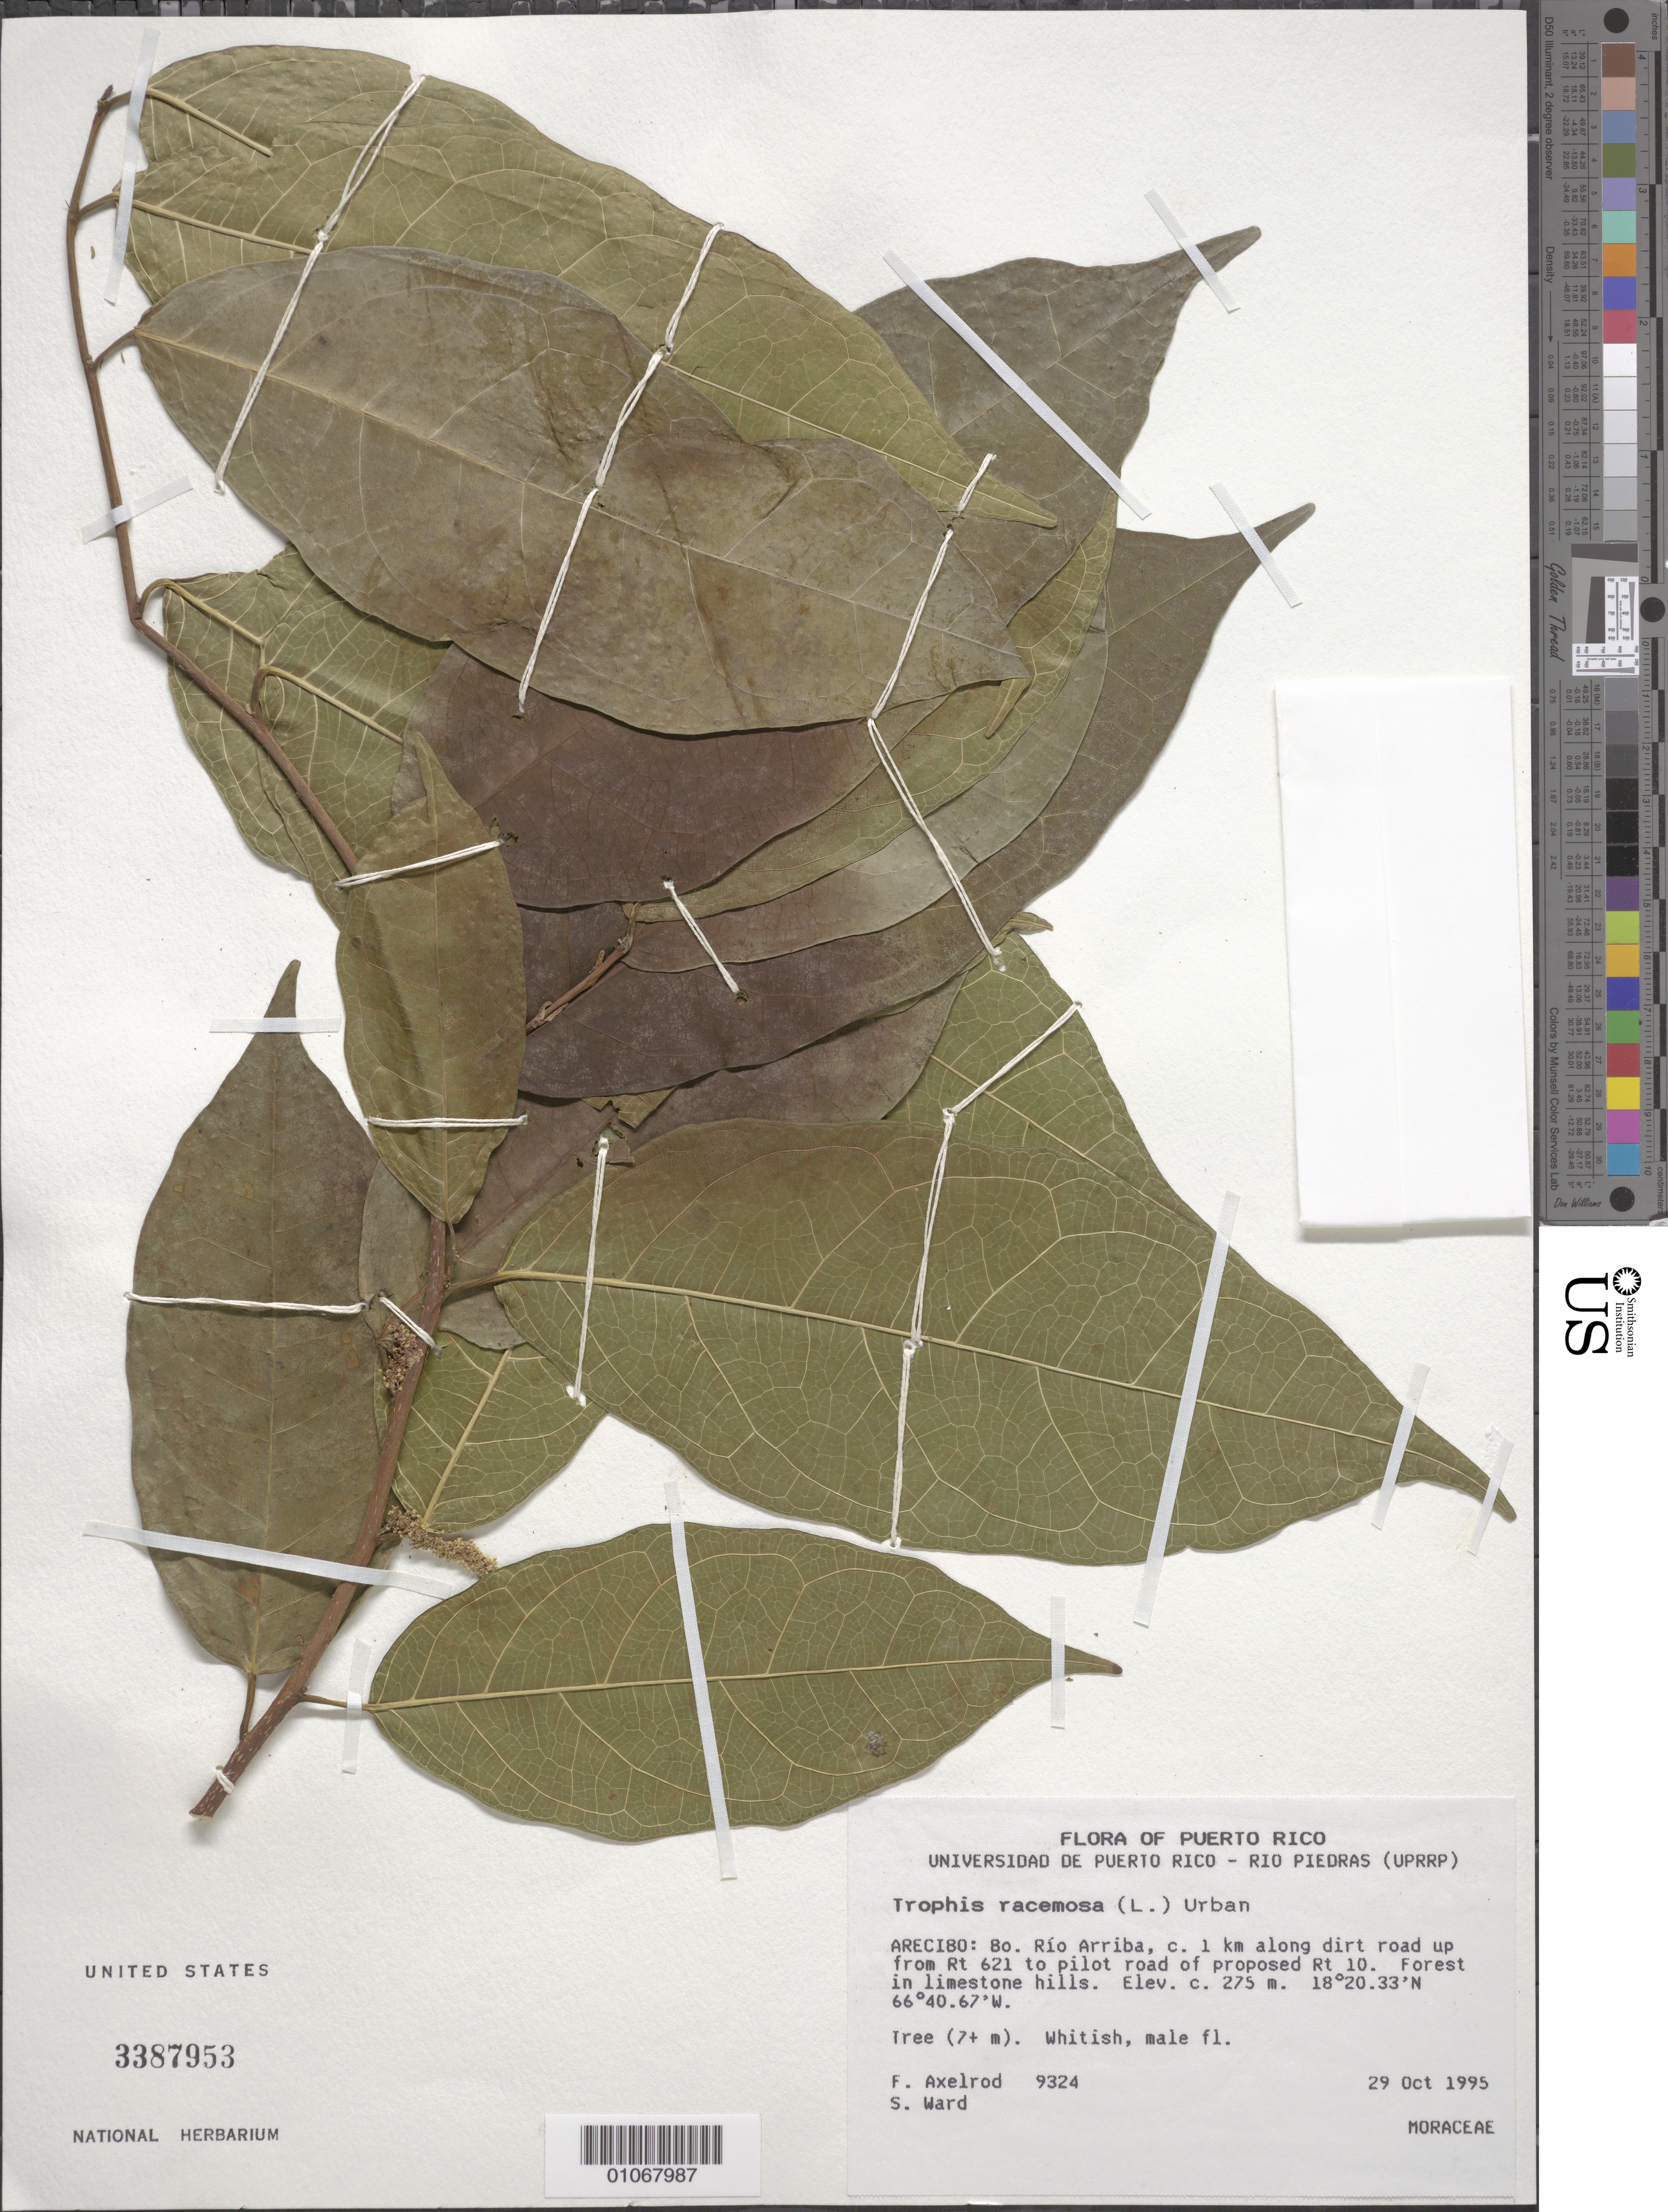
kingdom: Plantae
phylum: Tracheophyta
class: Magnoliopsida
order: Rosales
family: Moraceae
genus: Trophis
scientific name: Trophis racemosa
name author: (L.) Urb.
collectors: F. S. Axelrod & -- Ward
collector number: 9324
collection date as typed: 29 Oct 1995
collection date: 1995-10-29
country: Puerto Rico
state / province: Arecibo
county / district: Utuado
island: Puerto Rico I.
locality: Bo. Rio arriba, c. 1. km. along dirt road up from Rt 621 to pilot road of proposed Rt 10. Forest in limeston hills.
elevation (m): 275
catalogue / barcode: US 3387953